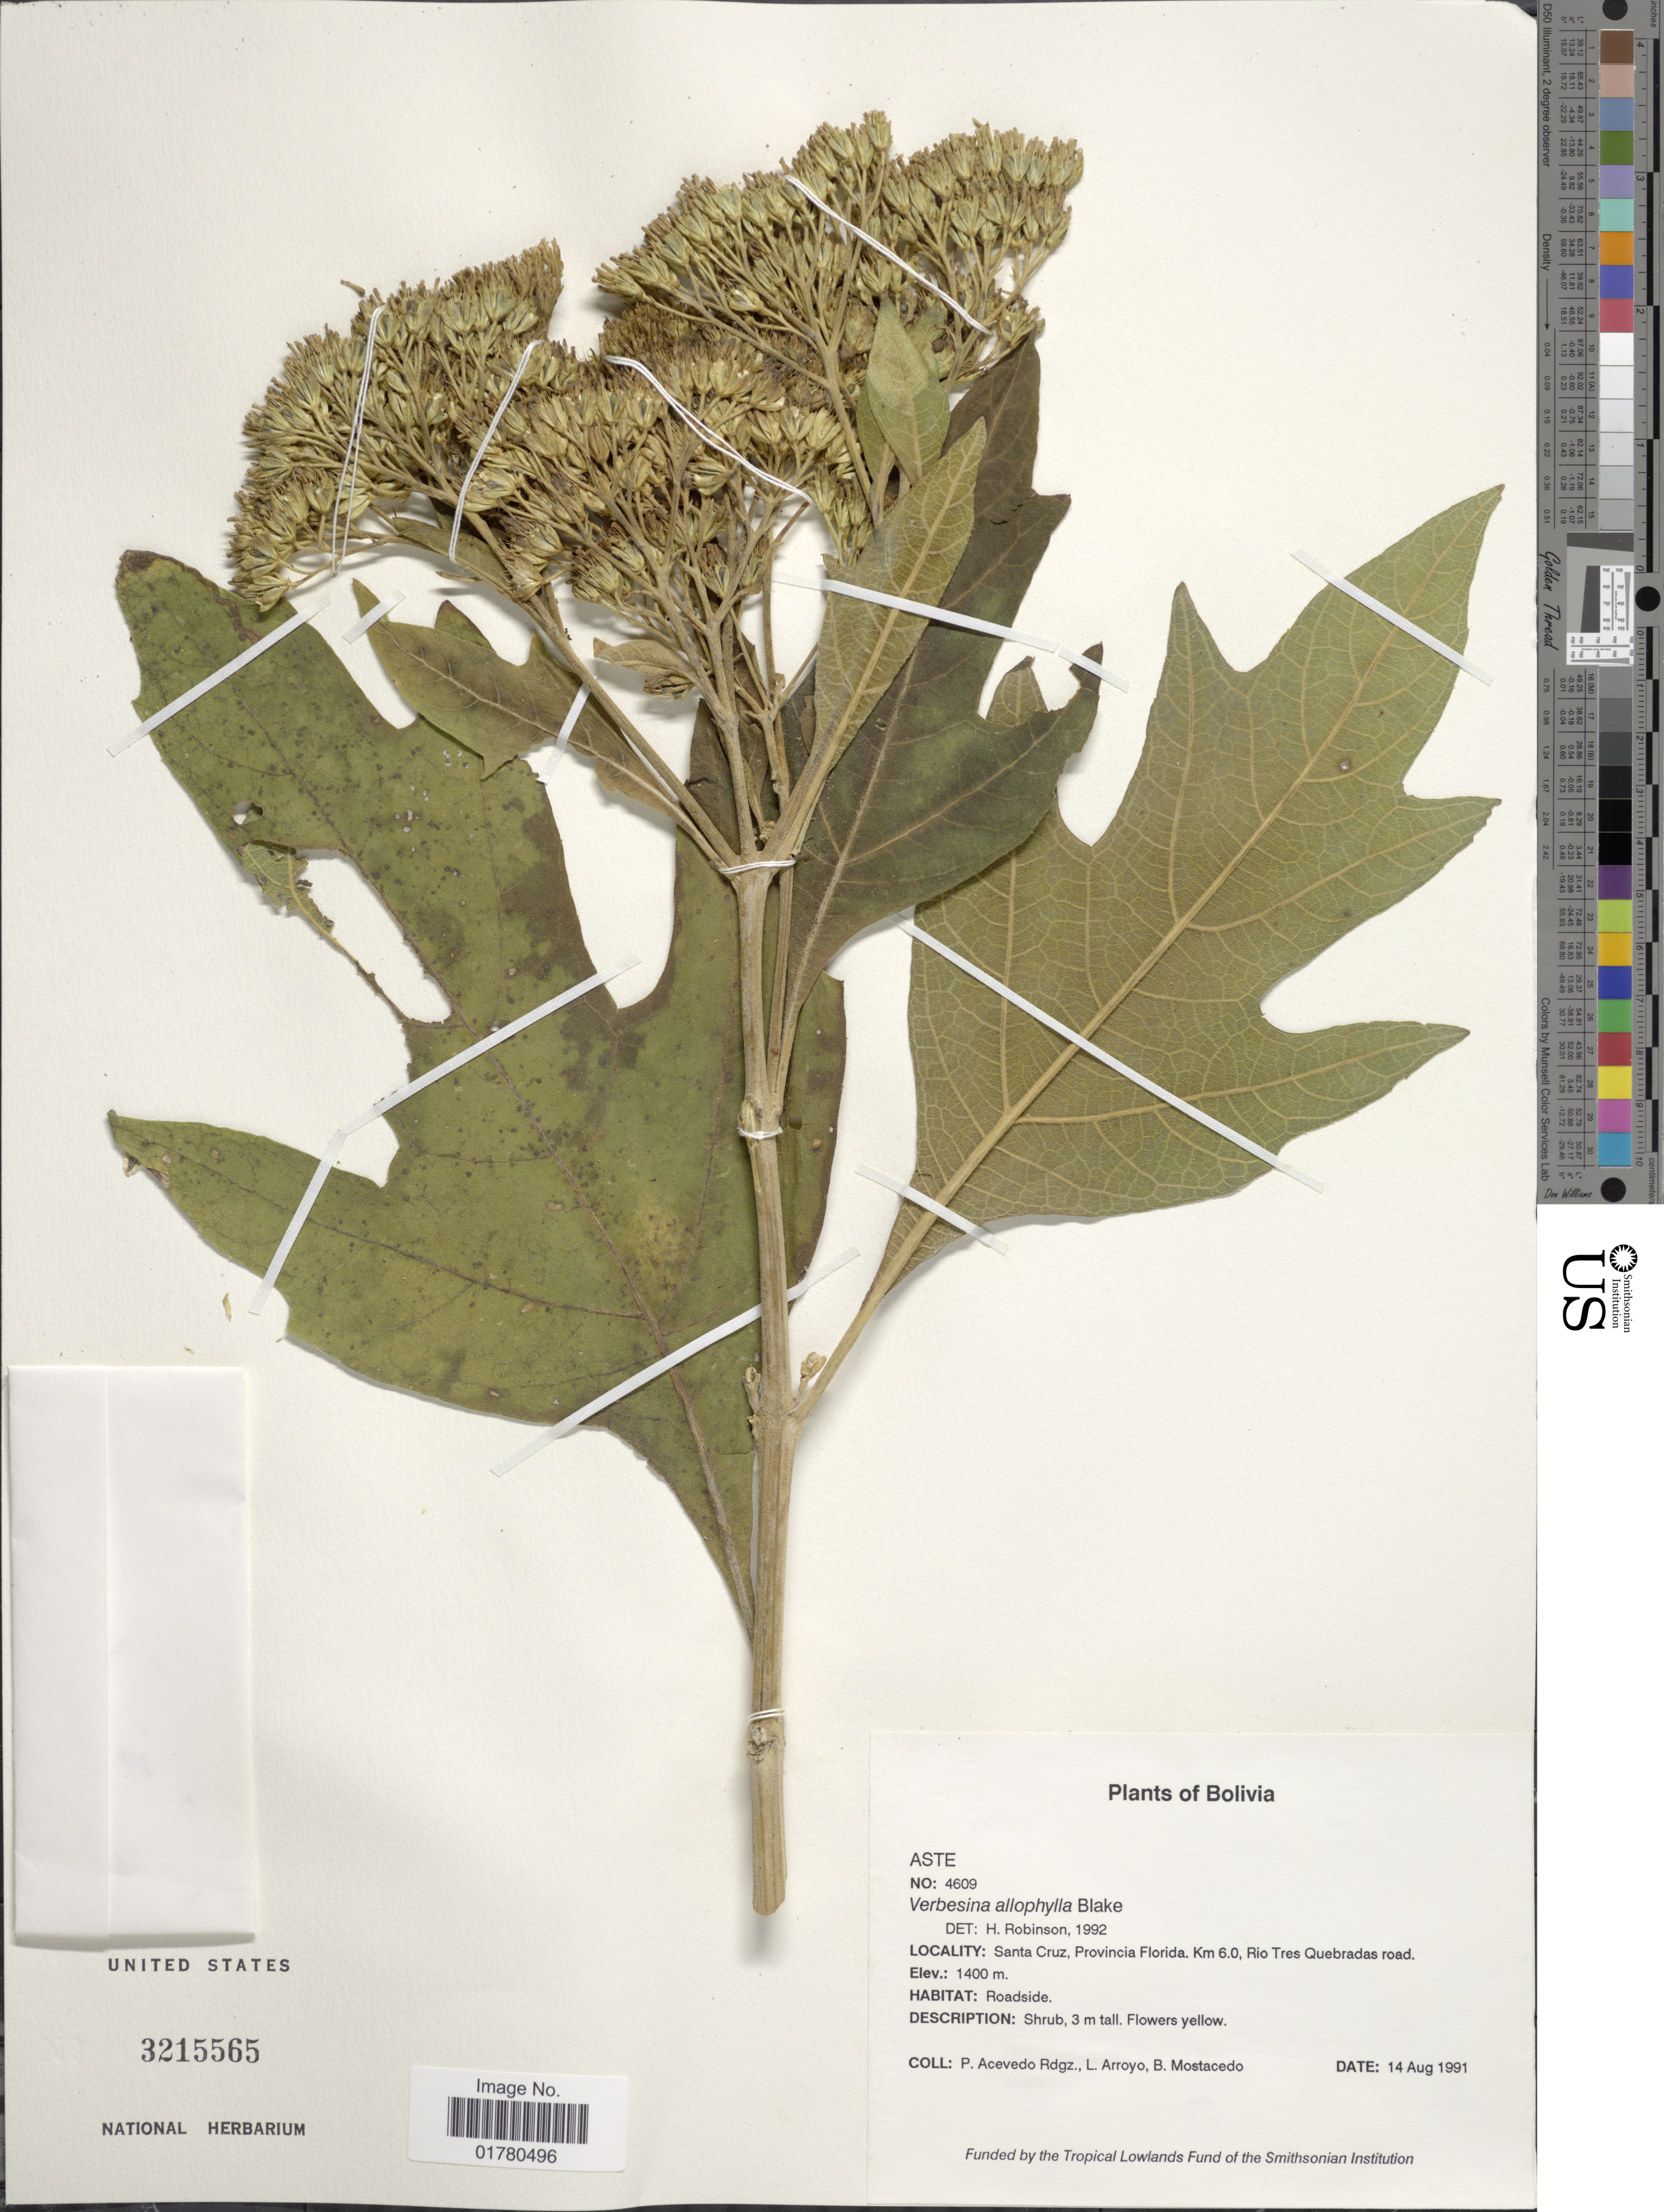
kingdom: Plantae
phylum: Tracheophyta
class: Magnoliopsida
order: Asterales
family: Asteraceae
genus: Verbesina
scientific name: Verbesina allophylla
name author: Blake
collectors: P. Acevedo-Rodr., L. Arroyo & B. Mostacedo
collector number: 4609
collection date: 1991-08-14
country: Bolivia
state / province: Santa Cruz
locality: Provincia Florida, Km 6.0, Rio Tres Quebradas road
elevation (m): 1400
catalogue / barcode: US 3215565